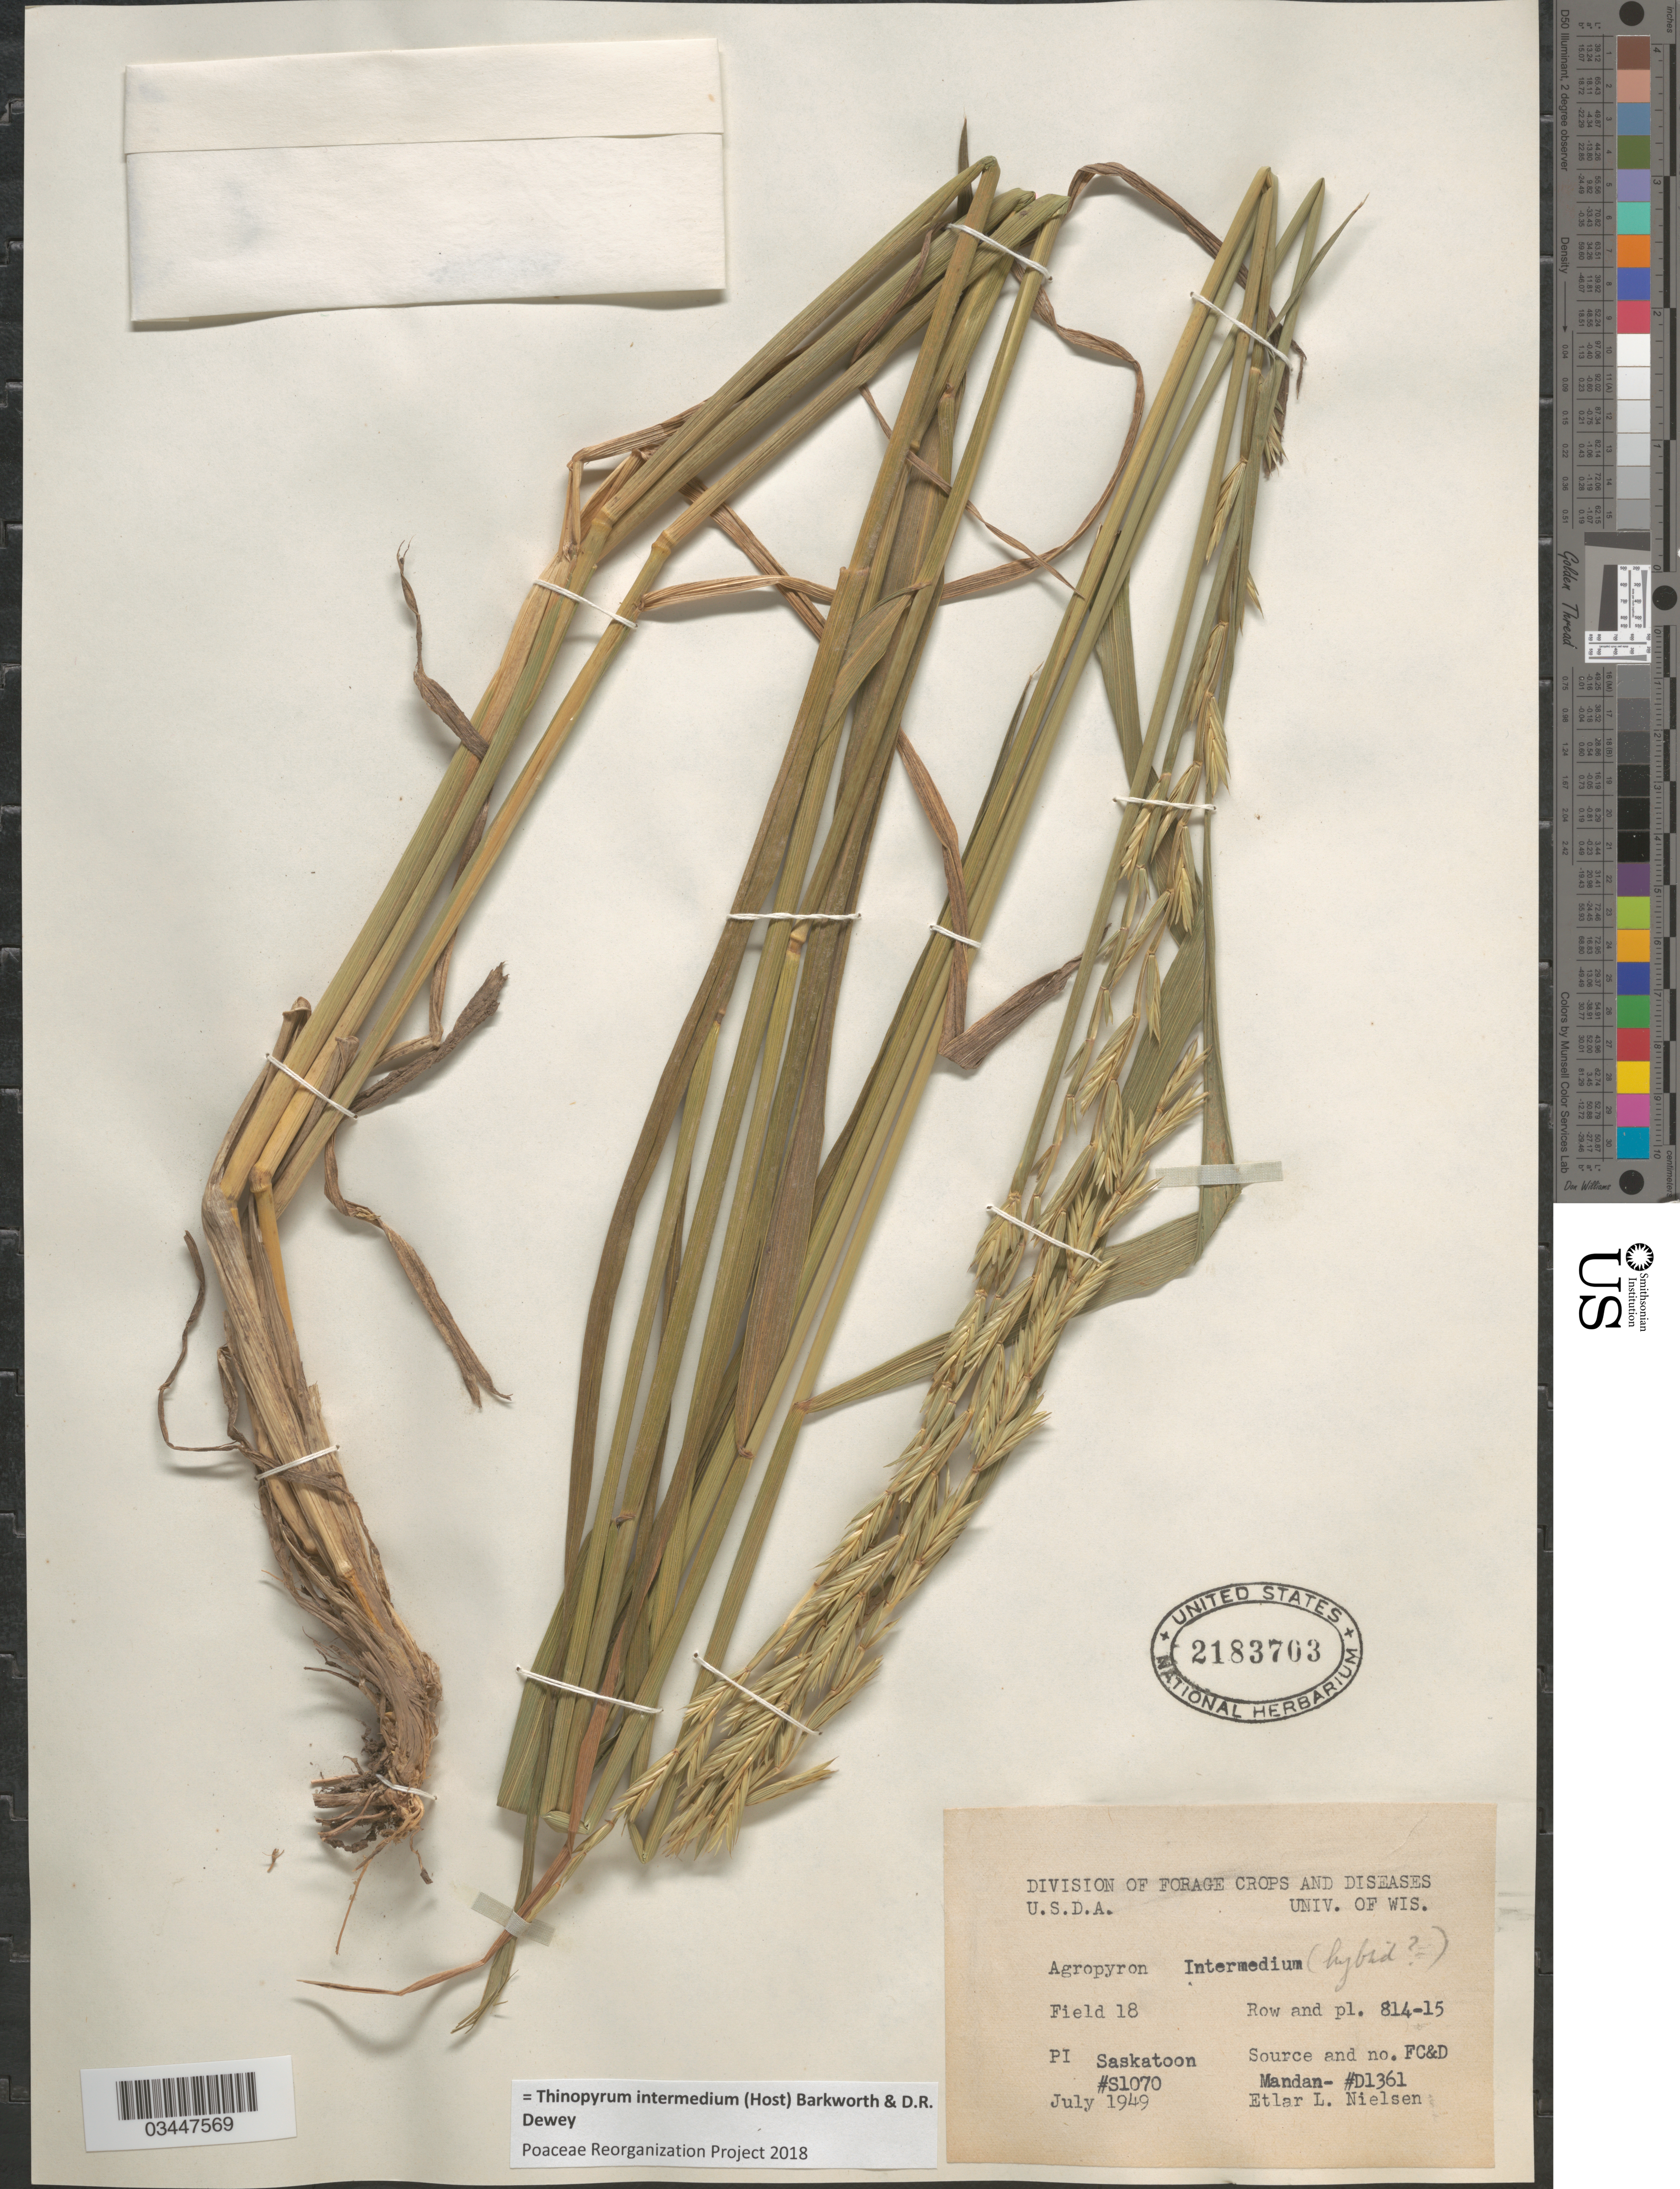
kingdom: Plantae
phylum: Tracheophyta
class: Liliopsida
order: Poales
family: Poaceae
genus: Thinopyrum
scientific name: Thinopyrum intermedium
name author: (Host) Barkworth & Dewey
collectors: E. L. Nielsen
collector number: S1070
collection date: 1949-07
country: Canada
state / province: Saskatchewan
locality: Field 18. Row and pl. P 814-15. Saskatoon.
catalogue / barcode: US 2183703